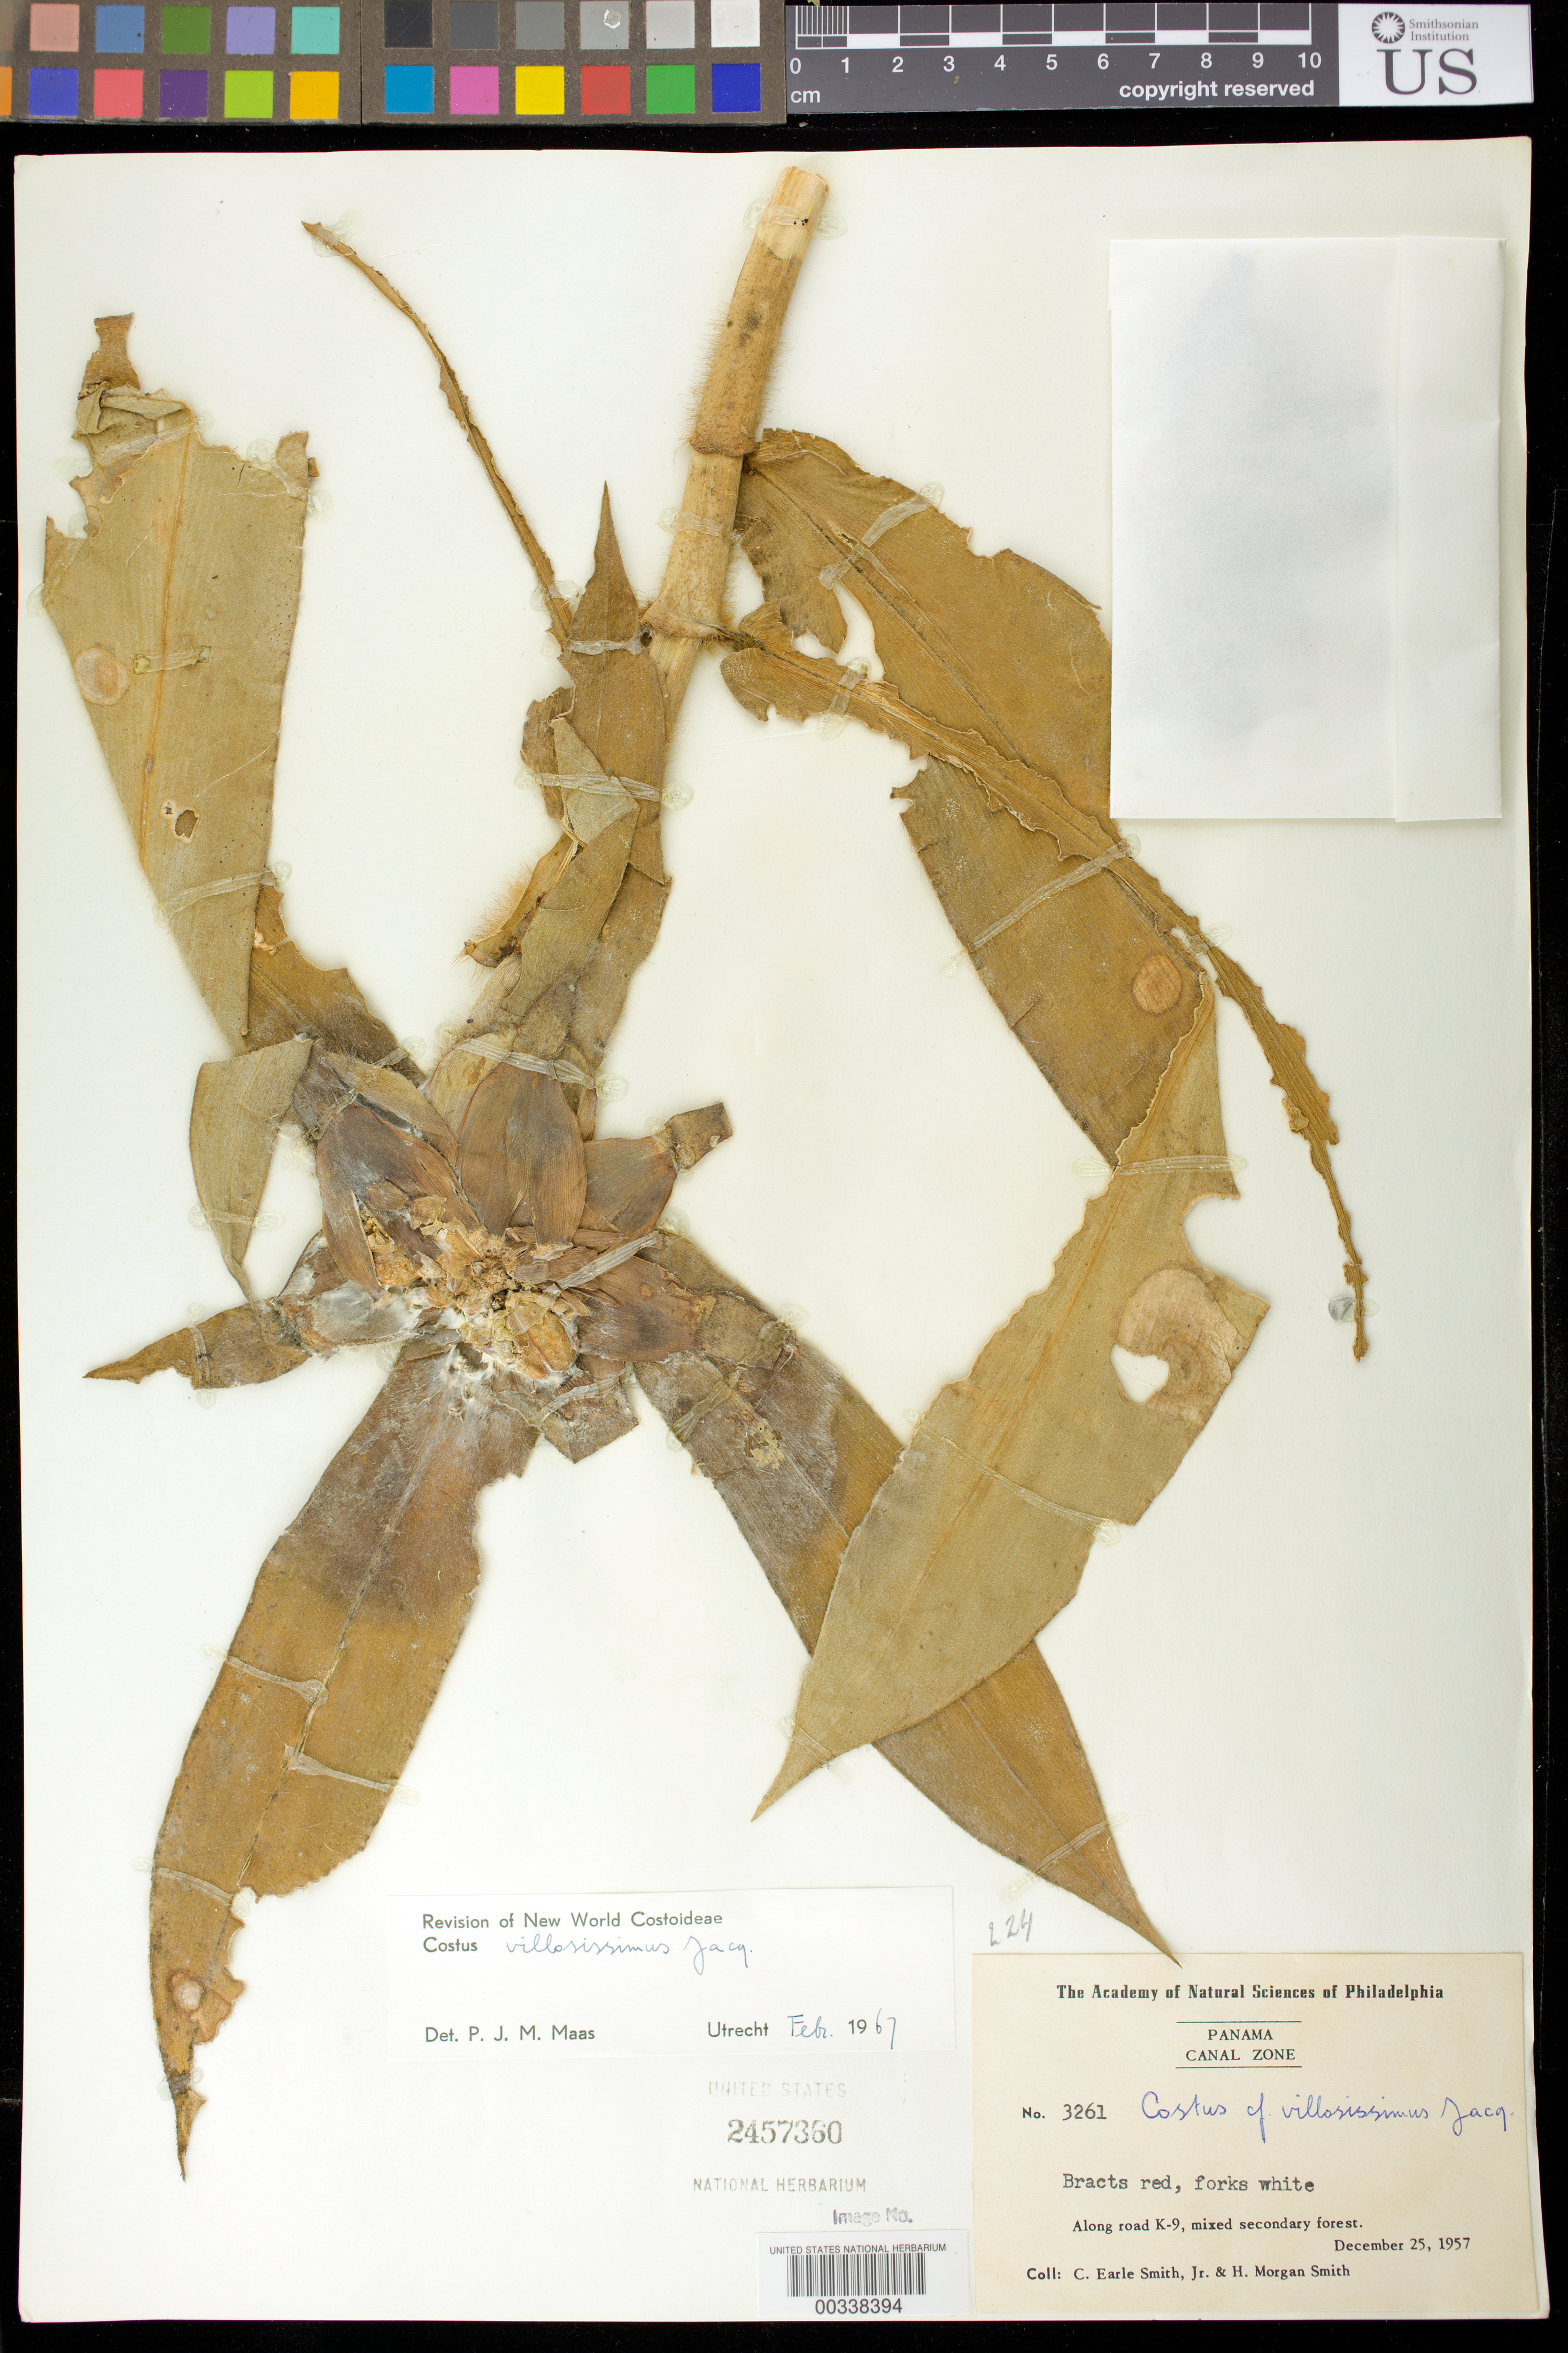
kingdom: Plantae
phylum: Tracheophyta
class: Liliopsida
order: Zingiberales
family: Costaceae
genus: Costus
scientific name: Costus villosissimus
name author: Jacq.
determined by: Maas, Paul J. M.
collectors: C. E. Smith Jr. & H. M. Smith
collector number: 3261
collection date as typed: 25 Dec 1957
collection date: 1957-12-25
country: Panama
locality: Along road K-9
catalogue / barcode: US 2457360